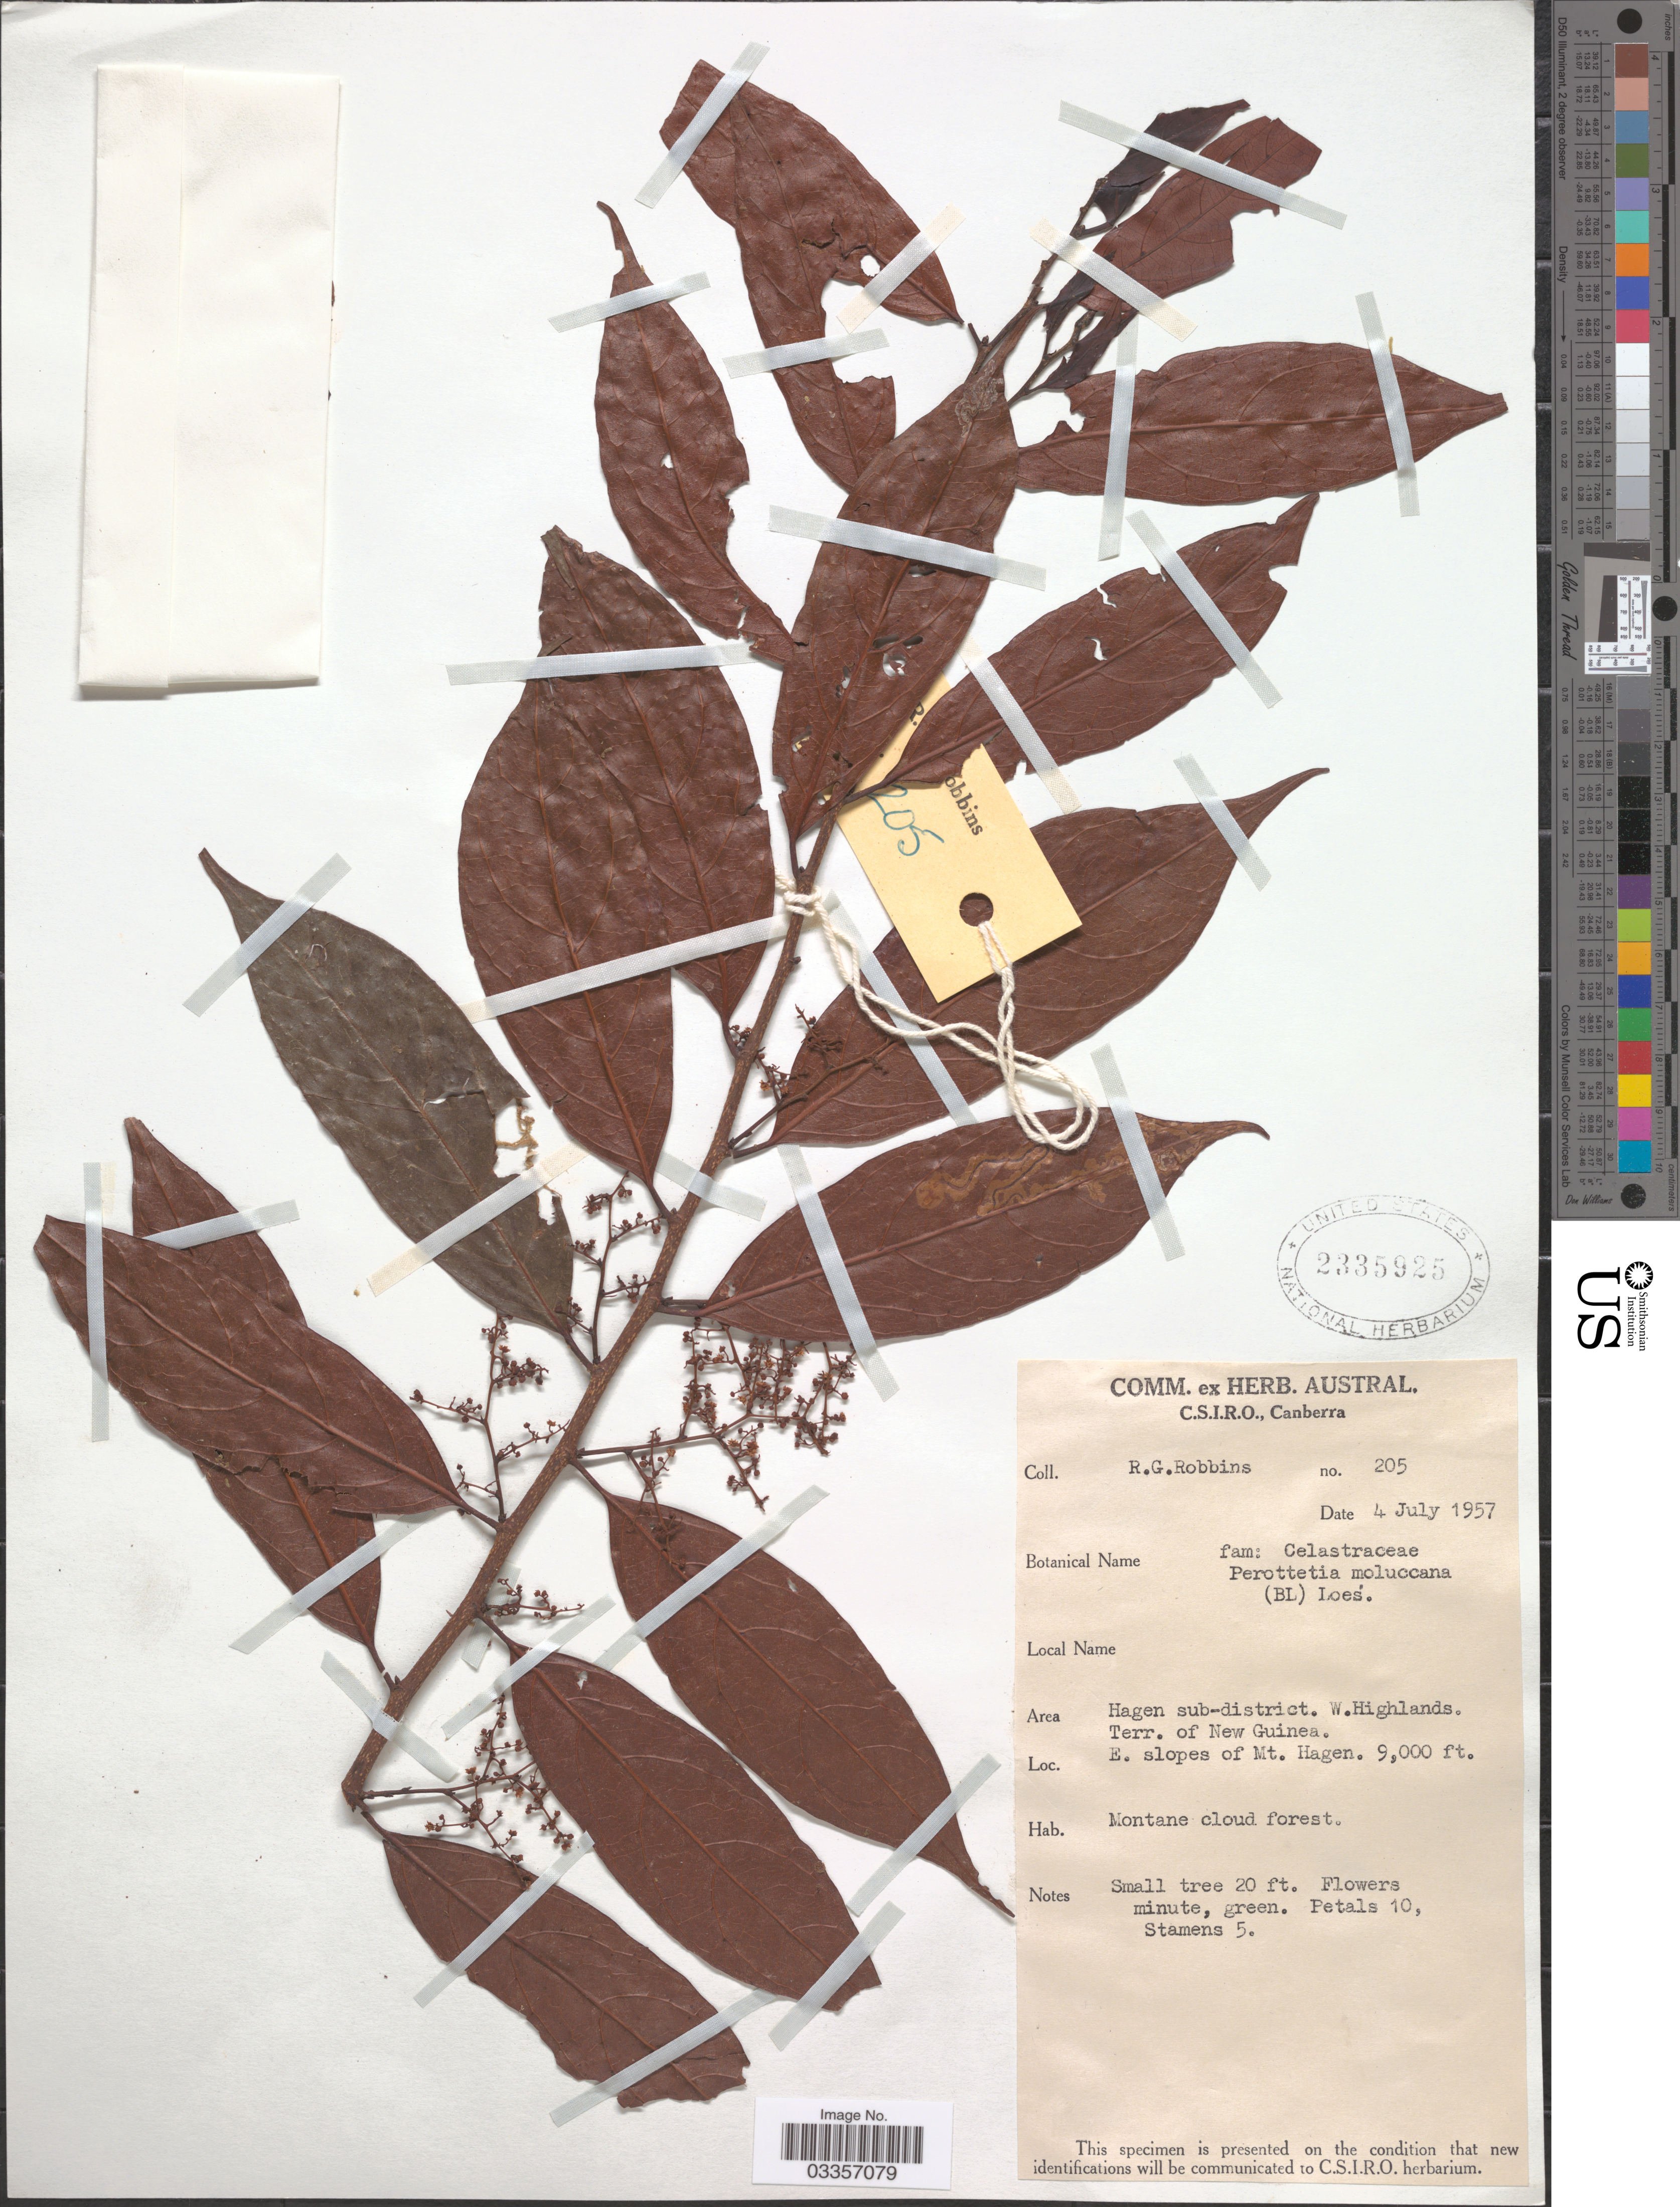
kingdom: Plantae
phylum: Tracheophyta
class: Magnoliopsida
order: Huerteales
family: Dipentodontaceae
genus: Perrottetia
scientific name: Perrottetia alpestris subsp. moluccana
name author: (Blume) Ding Hou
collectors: R. Robbins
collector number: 205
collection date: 1957-07-04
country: Papua New Guinea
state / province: Western Highlands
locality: Hagen sub-district. W.Highlands. Terr. of New Guinea. E. slopes of Mt. Hagen.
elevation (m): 2743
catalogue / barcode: US 2335925